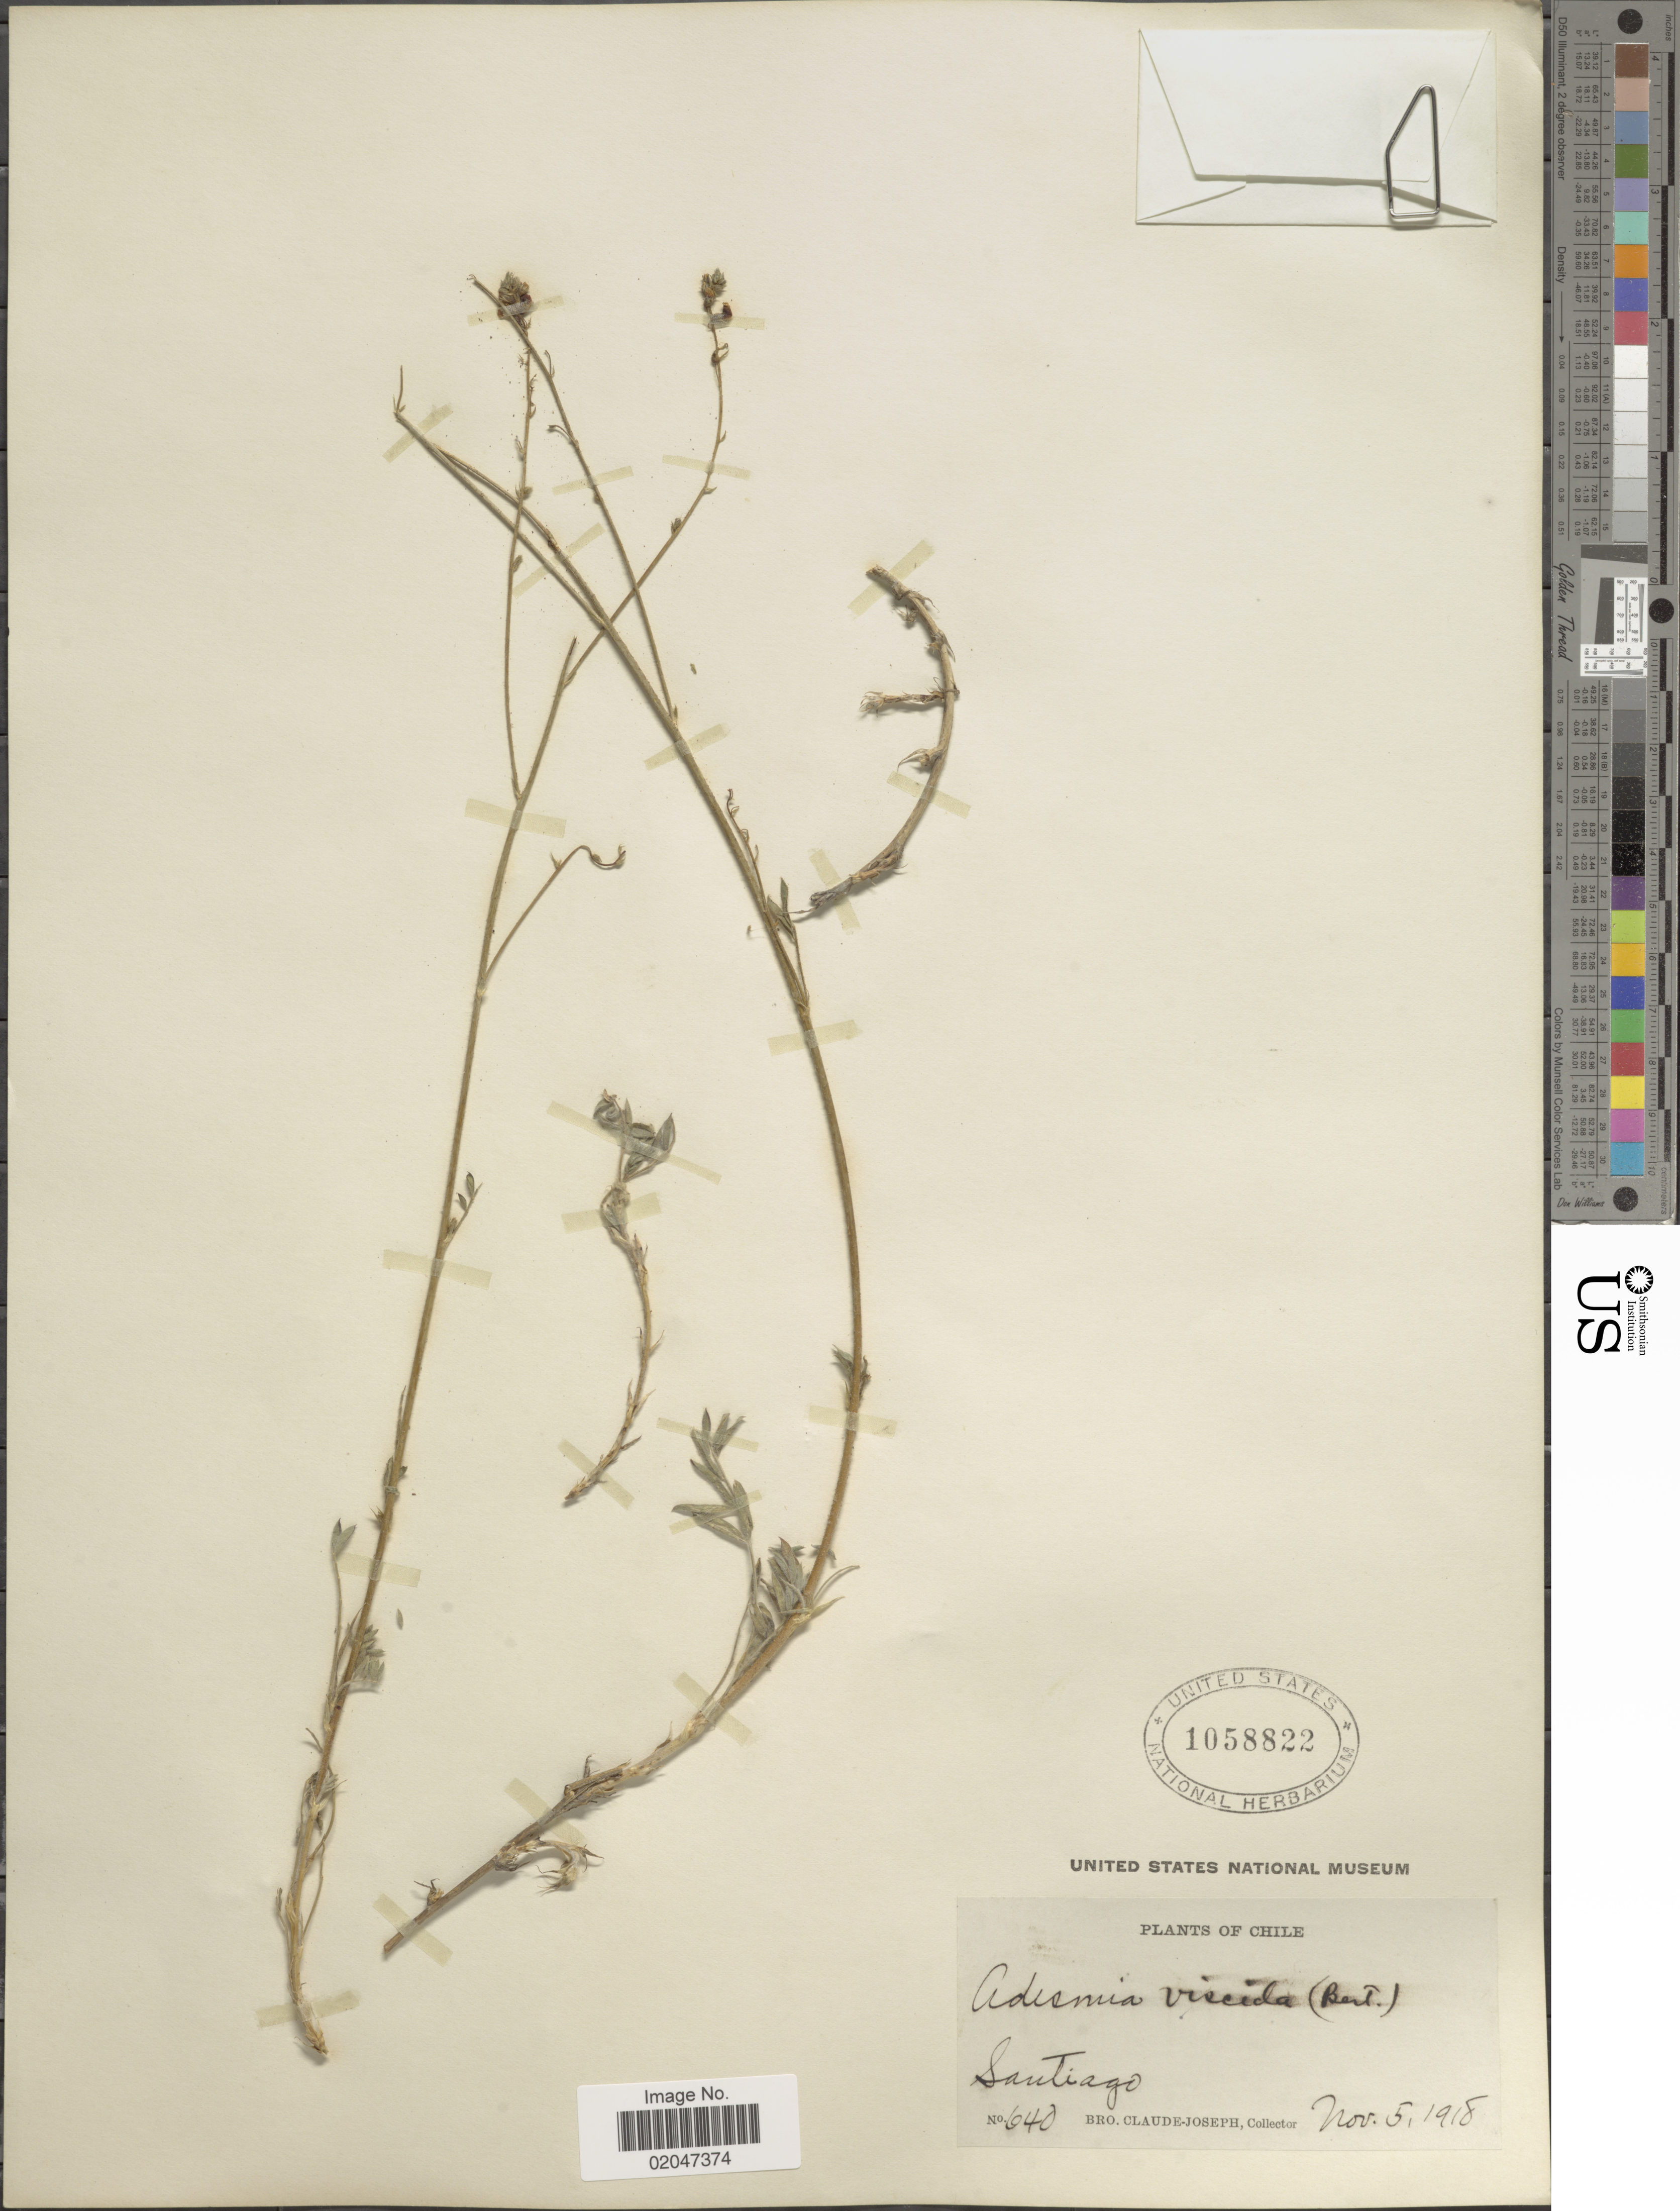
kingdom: Plantae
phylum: Tracheophyta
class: Magnoliopsida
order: Fabales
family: Fabaceae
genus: Adesmia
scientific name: Adesmia viscida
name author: Bertero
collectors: Bro. Claude-Joseph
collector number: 640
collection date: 1918-11-05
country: Chile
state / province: Región Metropolitana (RM)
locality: Santiago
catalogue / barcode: US 1058822